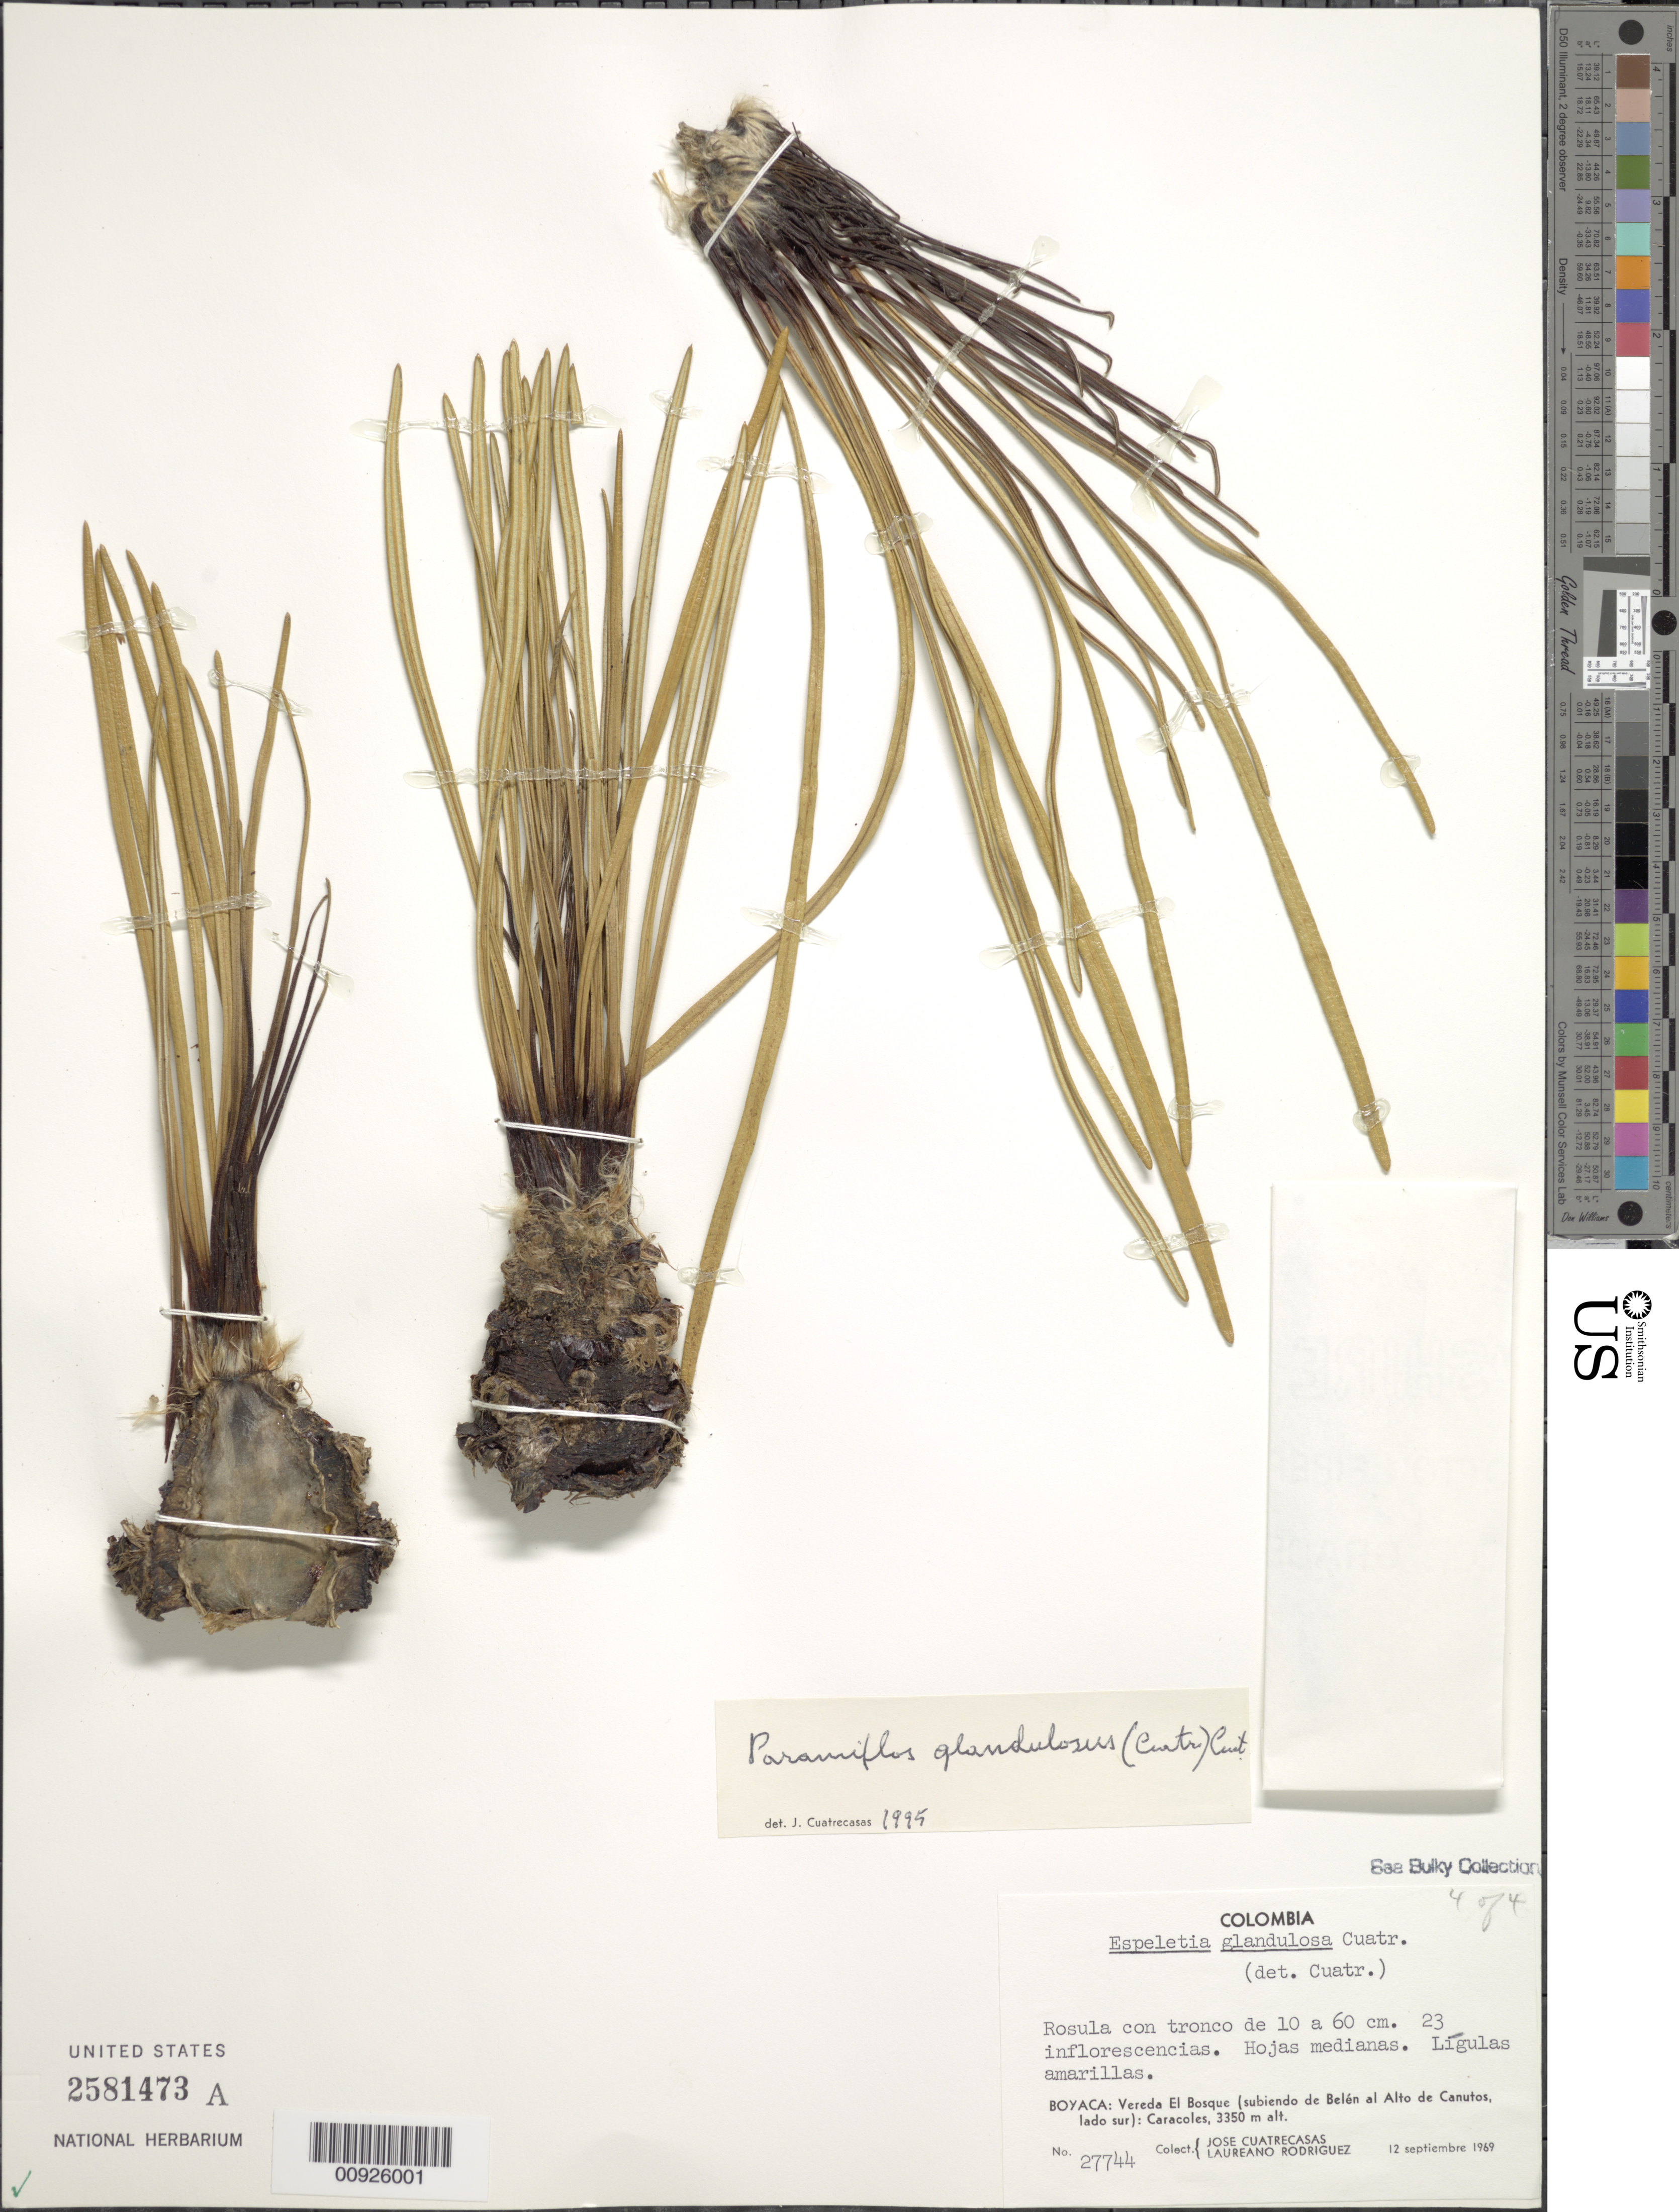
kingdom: Plantae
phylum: Tracheophyta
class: Magnoliopsida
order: Asterales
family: Asteraceae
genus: Paramiflos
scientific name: Paramiflos glandulosus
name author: (Cuatrec.) Cuatrec.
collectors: J. Cuatrecasas & L. Rodriguez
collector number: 27744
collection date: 1969-09-12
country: Colombia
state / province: Boyacá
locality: Vereda El Bosque, subiendo de Belén al Alto de Canutos, lado sur: Caracoles.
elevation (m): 3350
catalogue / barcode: US 2581473A